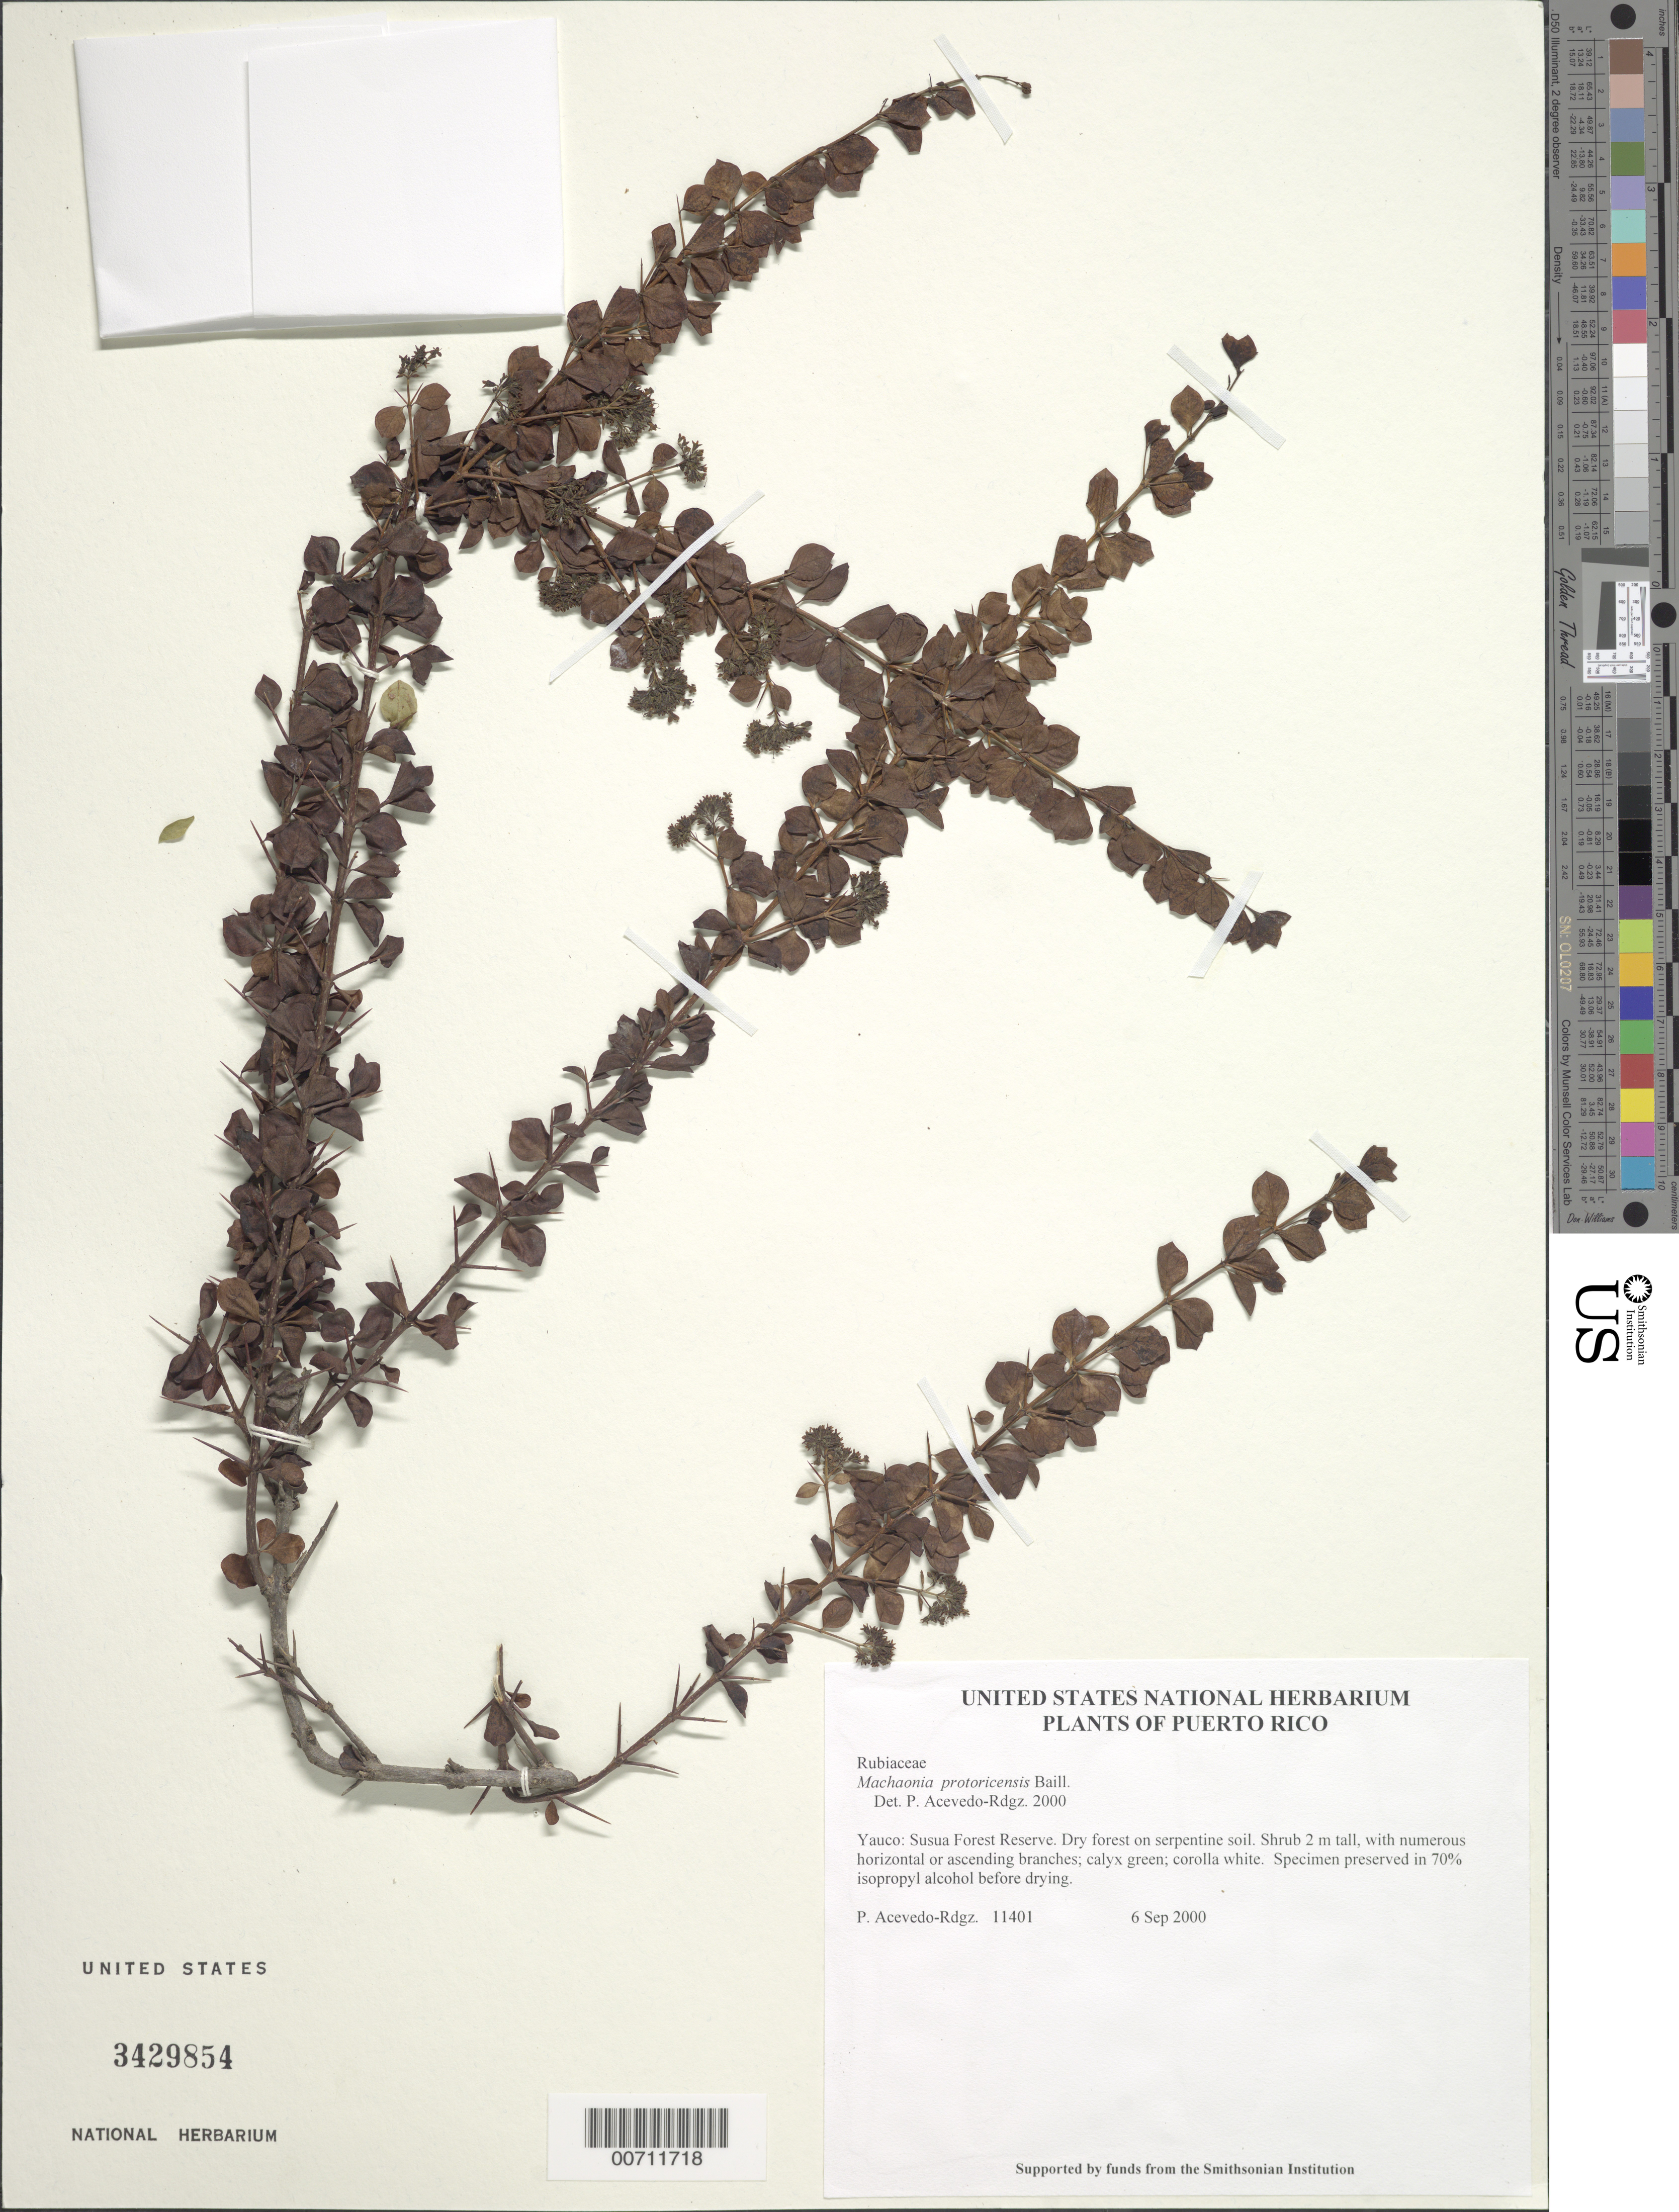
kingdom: Plantae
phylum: Tracheophyta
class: Magnoliopsida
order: Gentianales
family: Rubiaceae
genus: Machaonia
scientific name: Machaonia portoricensis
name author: Baill.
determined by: Acevedo-Rodríguez, P., (BOT), Smithsonian Institution - National Museum of Natural History (UNITED STATES)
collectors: P. Acevedo-Rodr.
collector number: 11401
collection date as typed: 06 Sep 2000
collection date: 2000-09-06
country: Puerto Rico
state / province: Yauco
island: Puerto Rico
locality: Yauco: Susua Forest Reserve.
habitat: Dry forest on serpentine soil.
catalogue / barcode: US 3429854